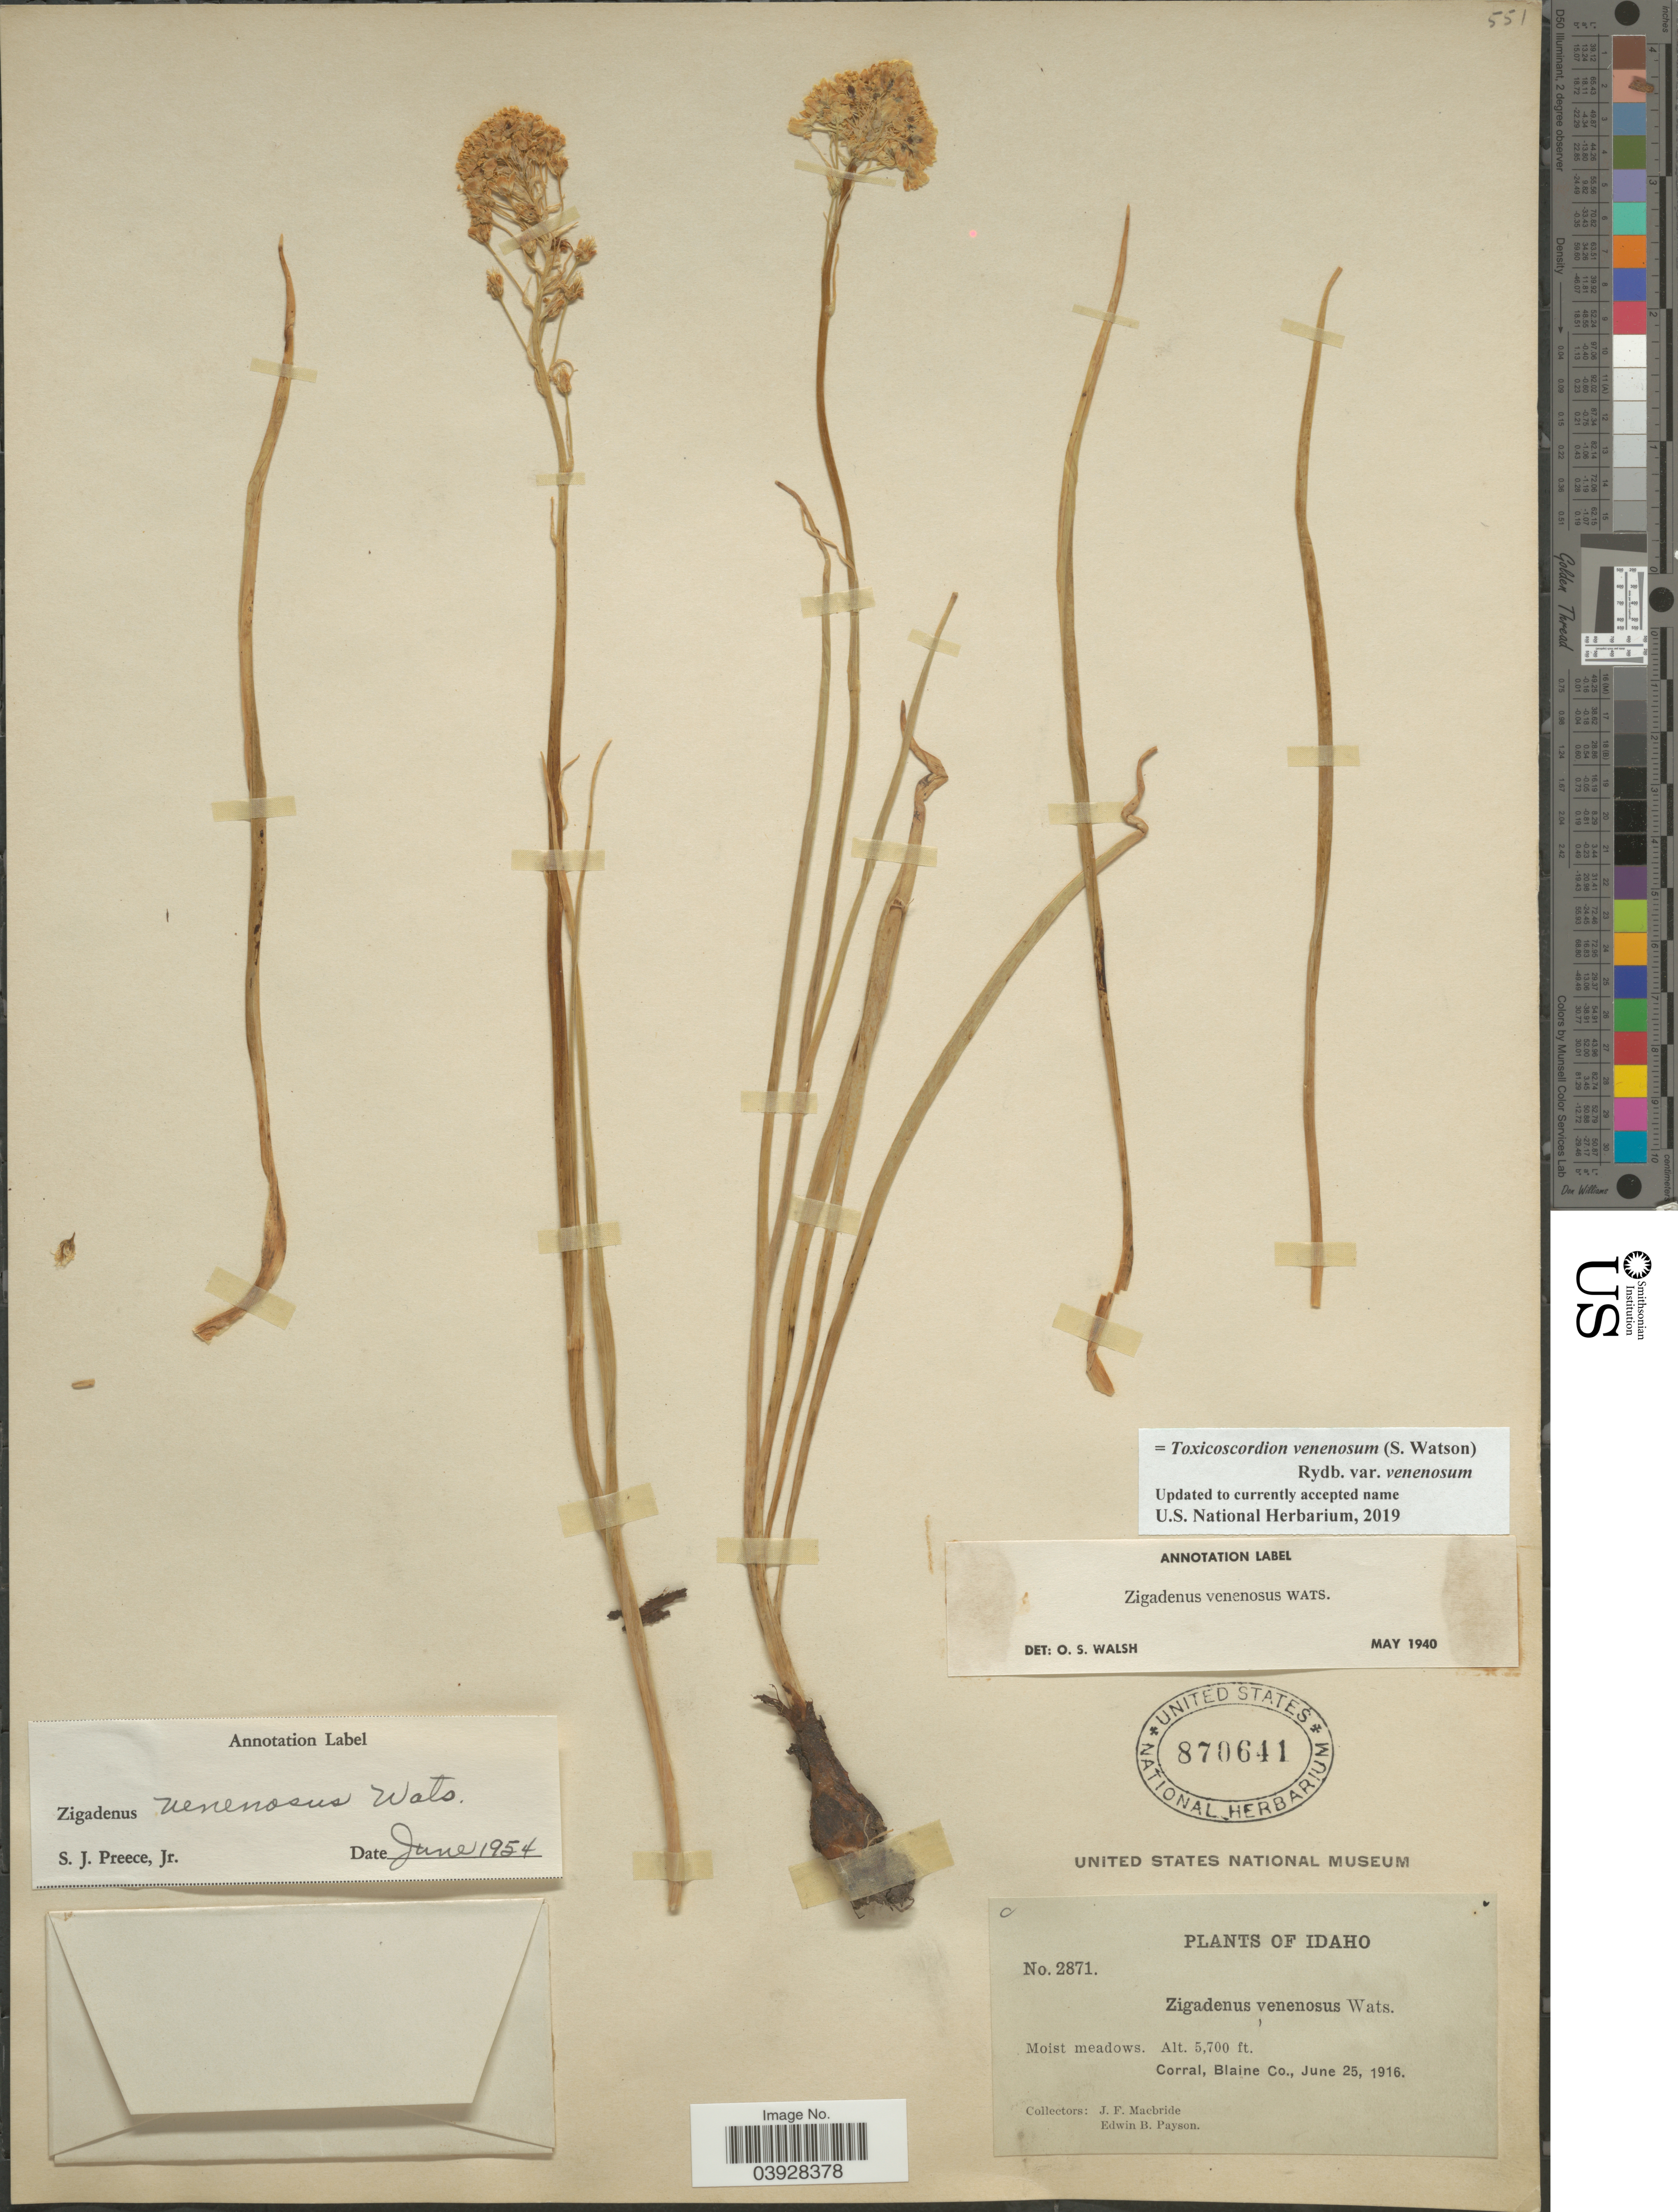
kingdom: Plantae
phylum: Tracheophyta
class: Liliopsida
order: Liliales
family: Melanthiaceae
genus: Toxicoscordion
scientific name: Toxicoscordion venenosum var. gramineum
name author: (Rydb.) Brasher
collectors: J. F. Macbride & E. B. Payson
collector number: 2871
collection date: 1916-06-25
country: United States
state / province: Idaho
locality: Corral, Blaine Co.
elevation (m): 1737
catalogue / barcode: US 870641